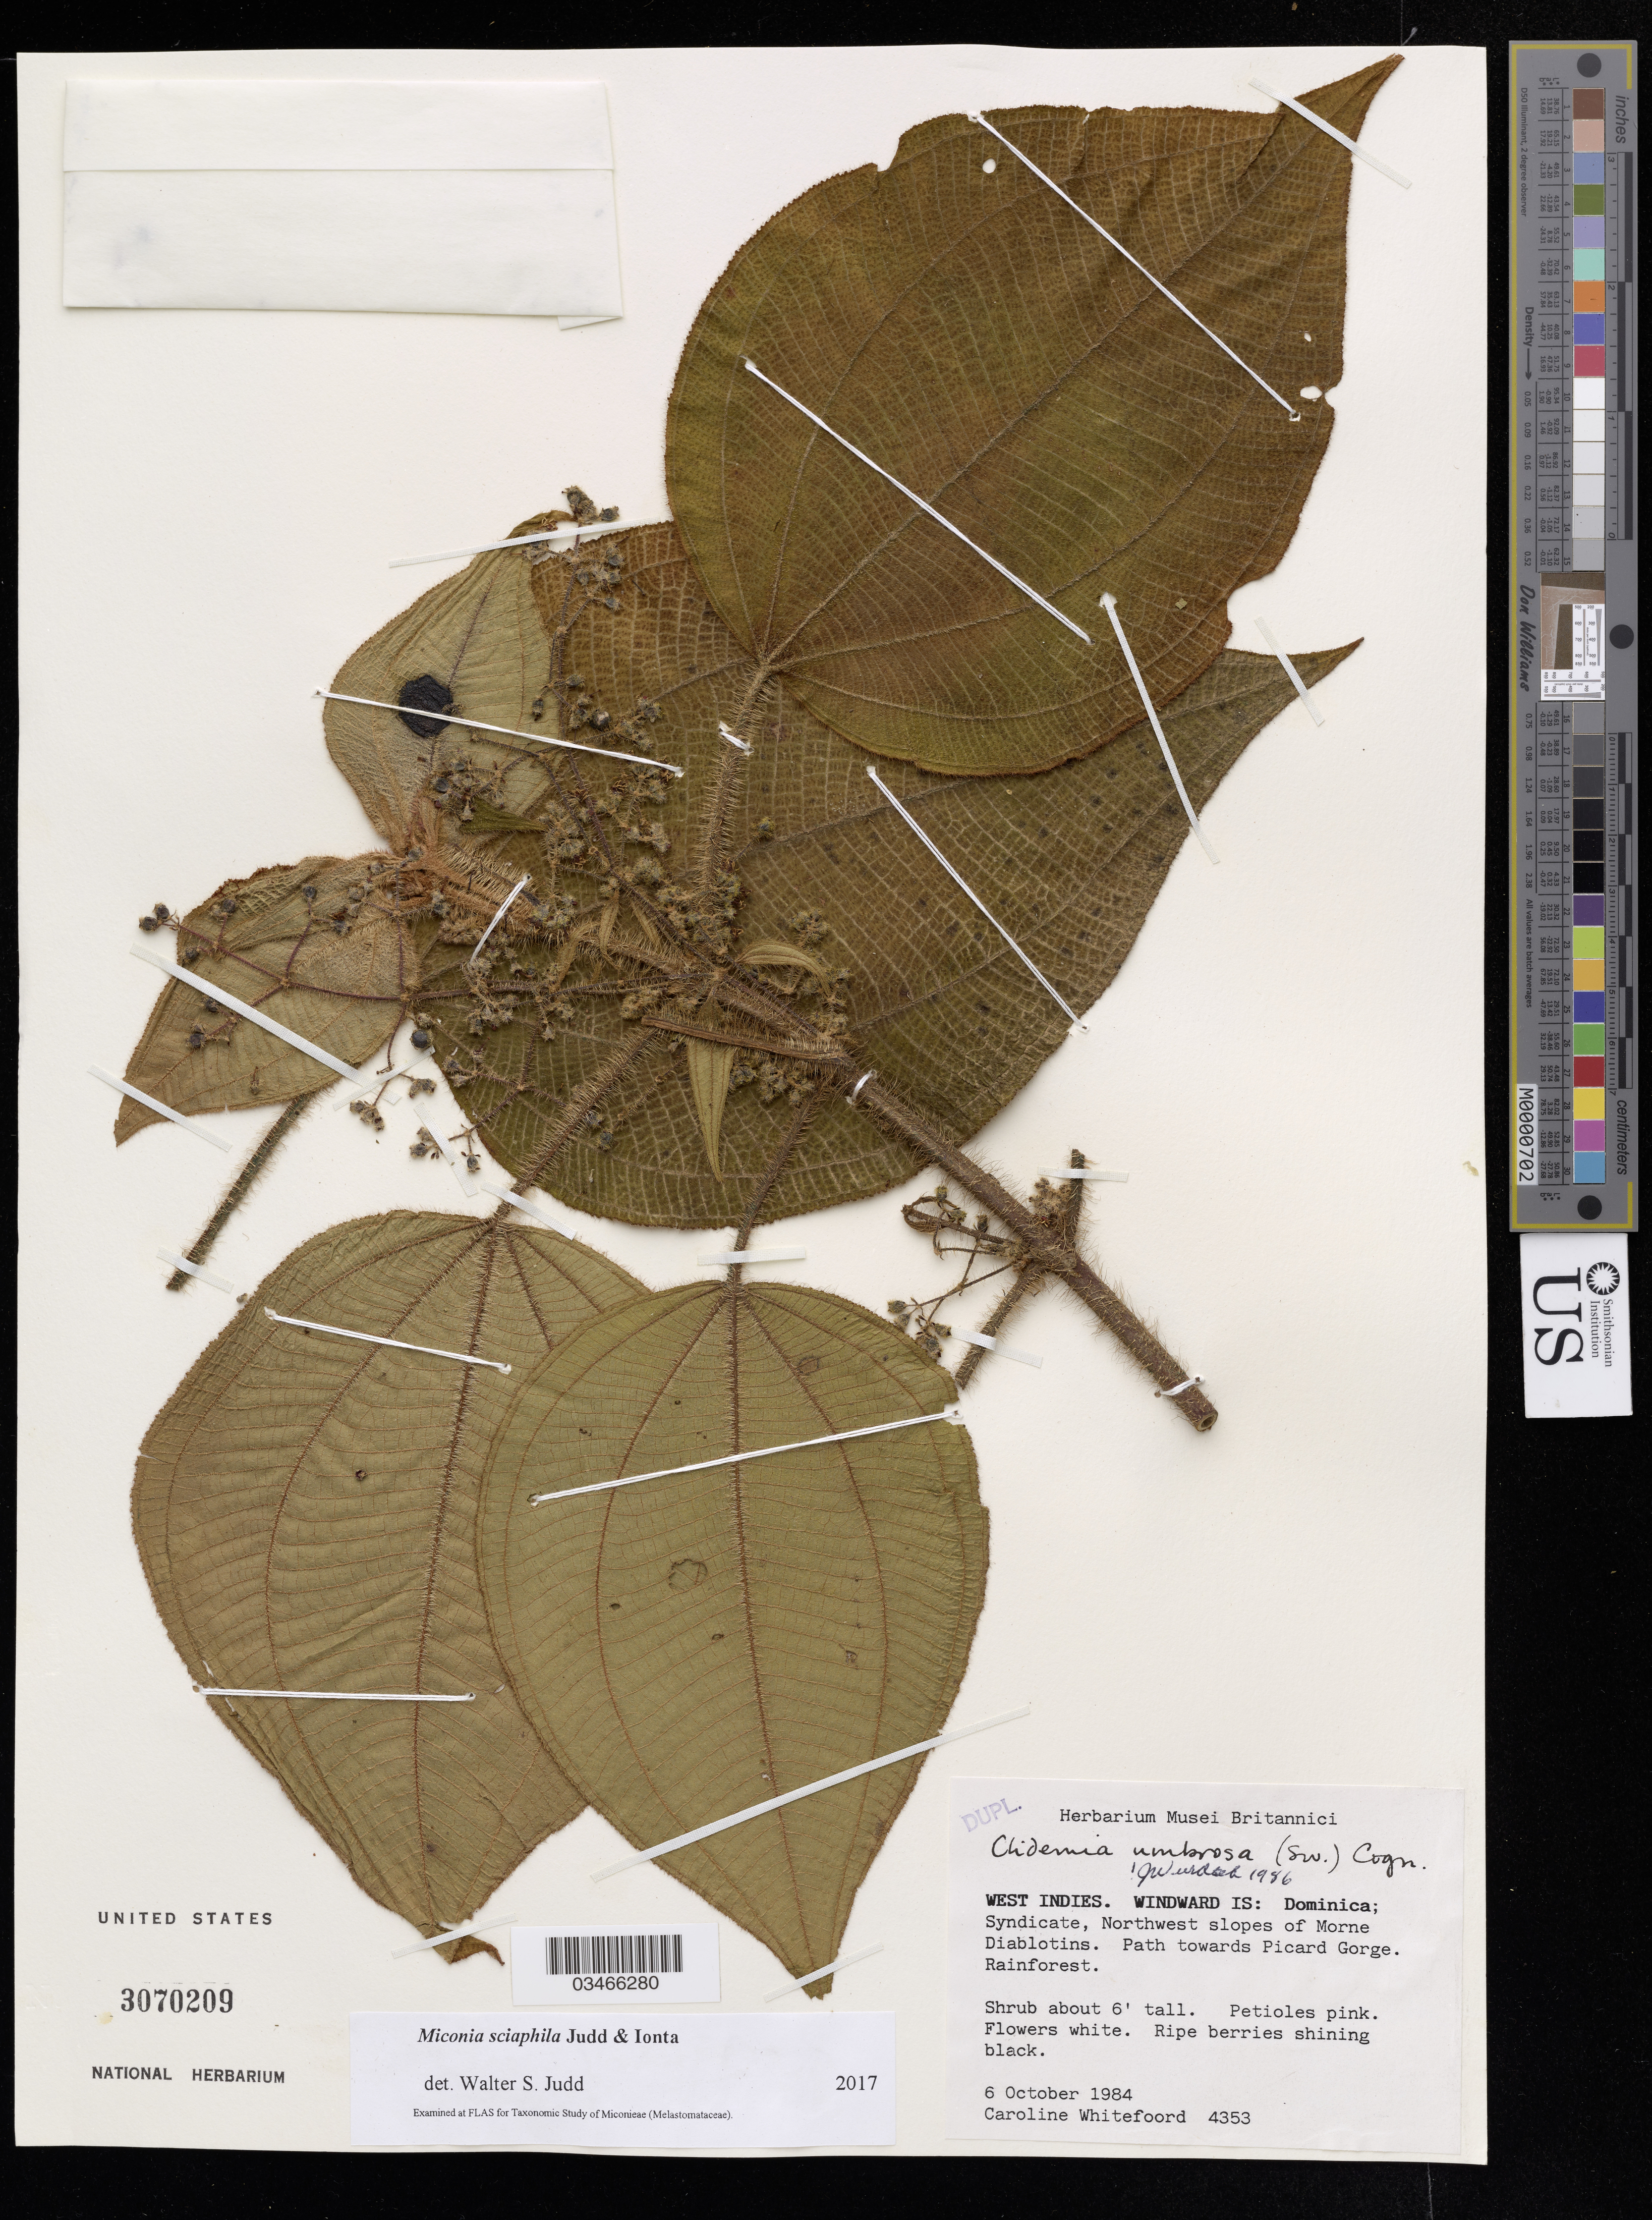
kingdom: Plantae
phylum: Tracheophyta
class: Magnoliopsida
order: Myrtales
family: Melastomataceae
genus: Miconia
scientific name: Miconia sciaphila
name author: Judd & Ionta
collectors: C. Whitefoord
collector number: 4353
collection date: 1984-10-06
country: Dominica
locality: Windward IS: Dominica; Syndicate, Northwest slopes of Morne Diablotins. Path towards Picard Gorge Rainforest.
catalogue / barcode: US 3070209